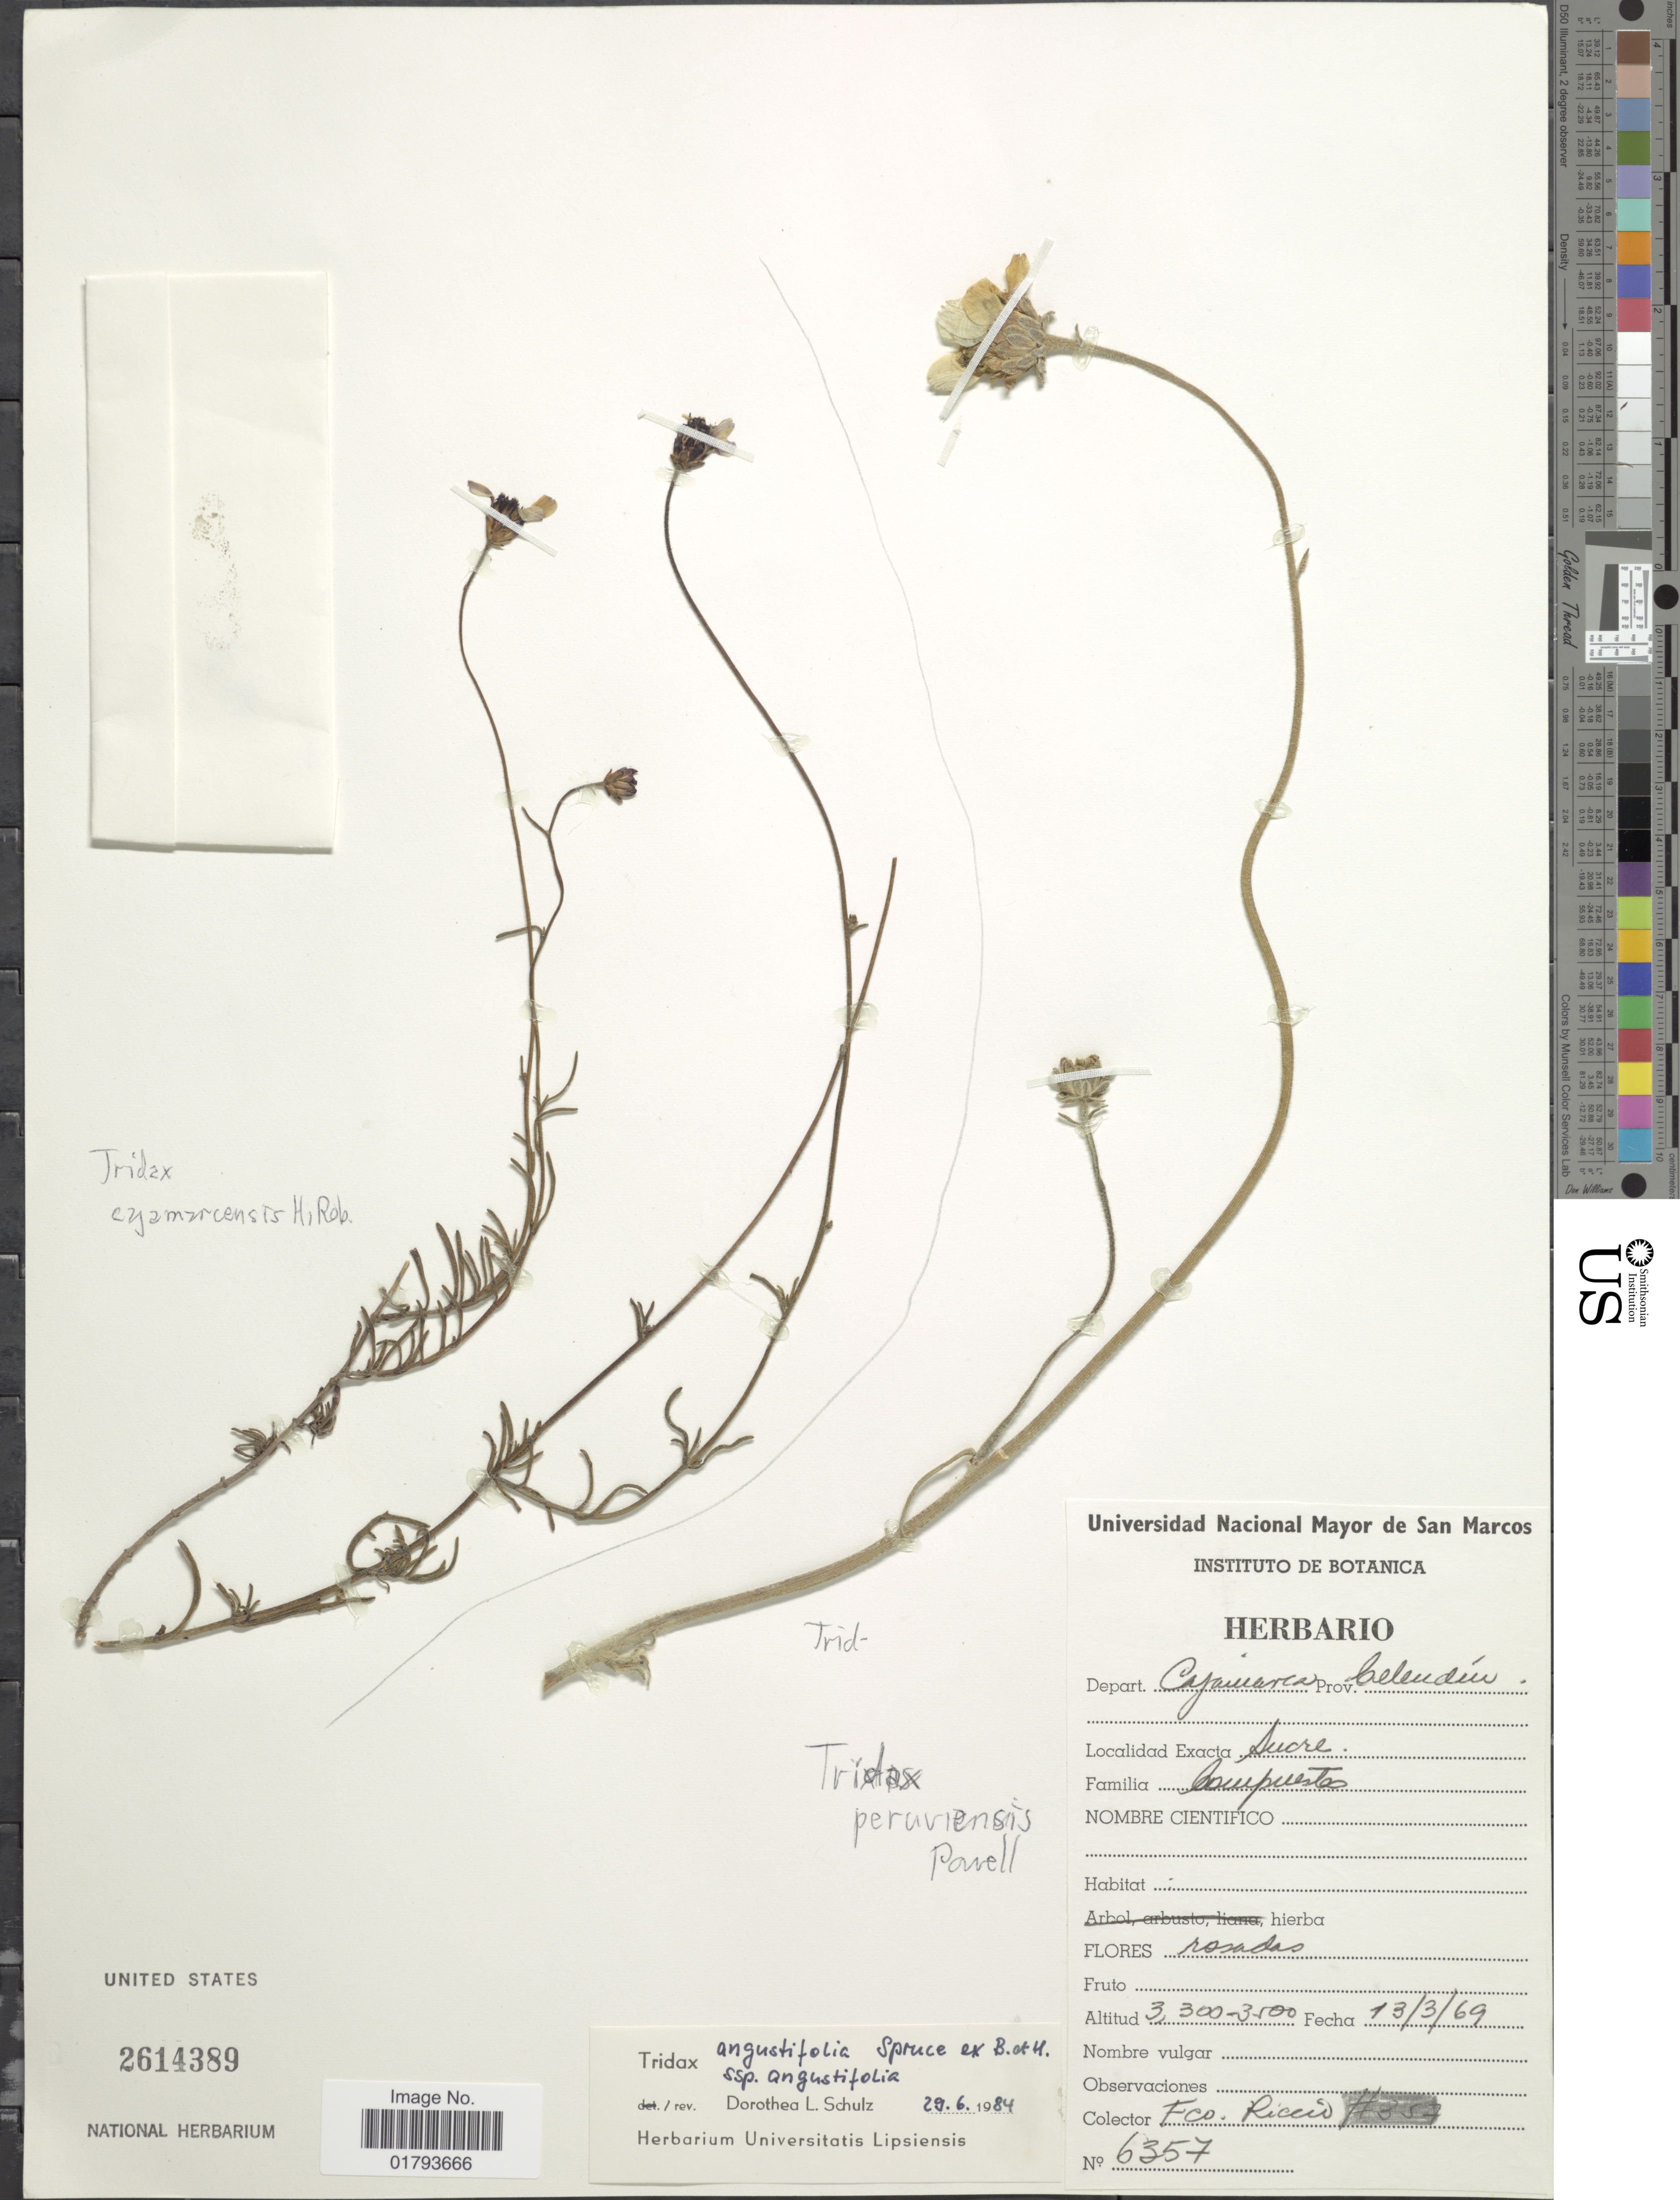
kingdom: Plantae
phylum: Tracheophyta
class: Magnoliopsida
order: Asterales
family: Asteraceae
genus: Tridax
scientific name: Tridax cajamarcensis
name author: H. Rob.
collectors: F. Riccio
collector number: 6357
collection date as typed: Transcribed d/m/y: 13/3/69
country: Peru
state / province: Cajamarca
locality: Prov. Celendín, Sucre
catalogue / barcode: US 2614389